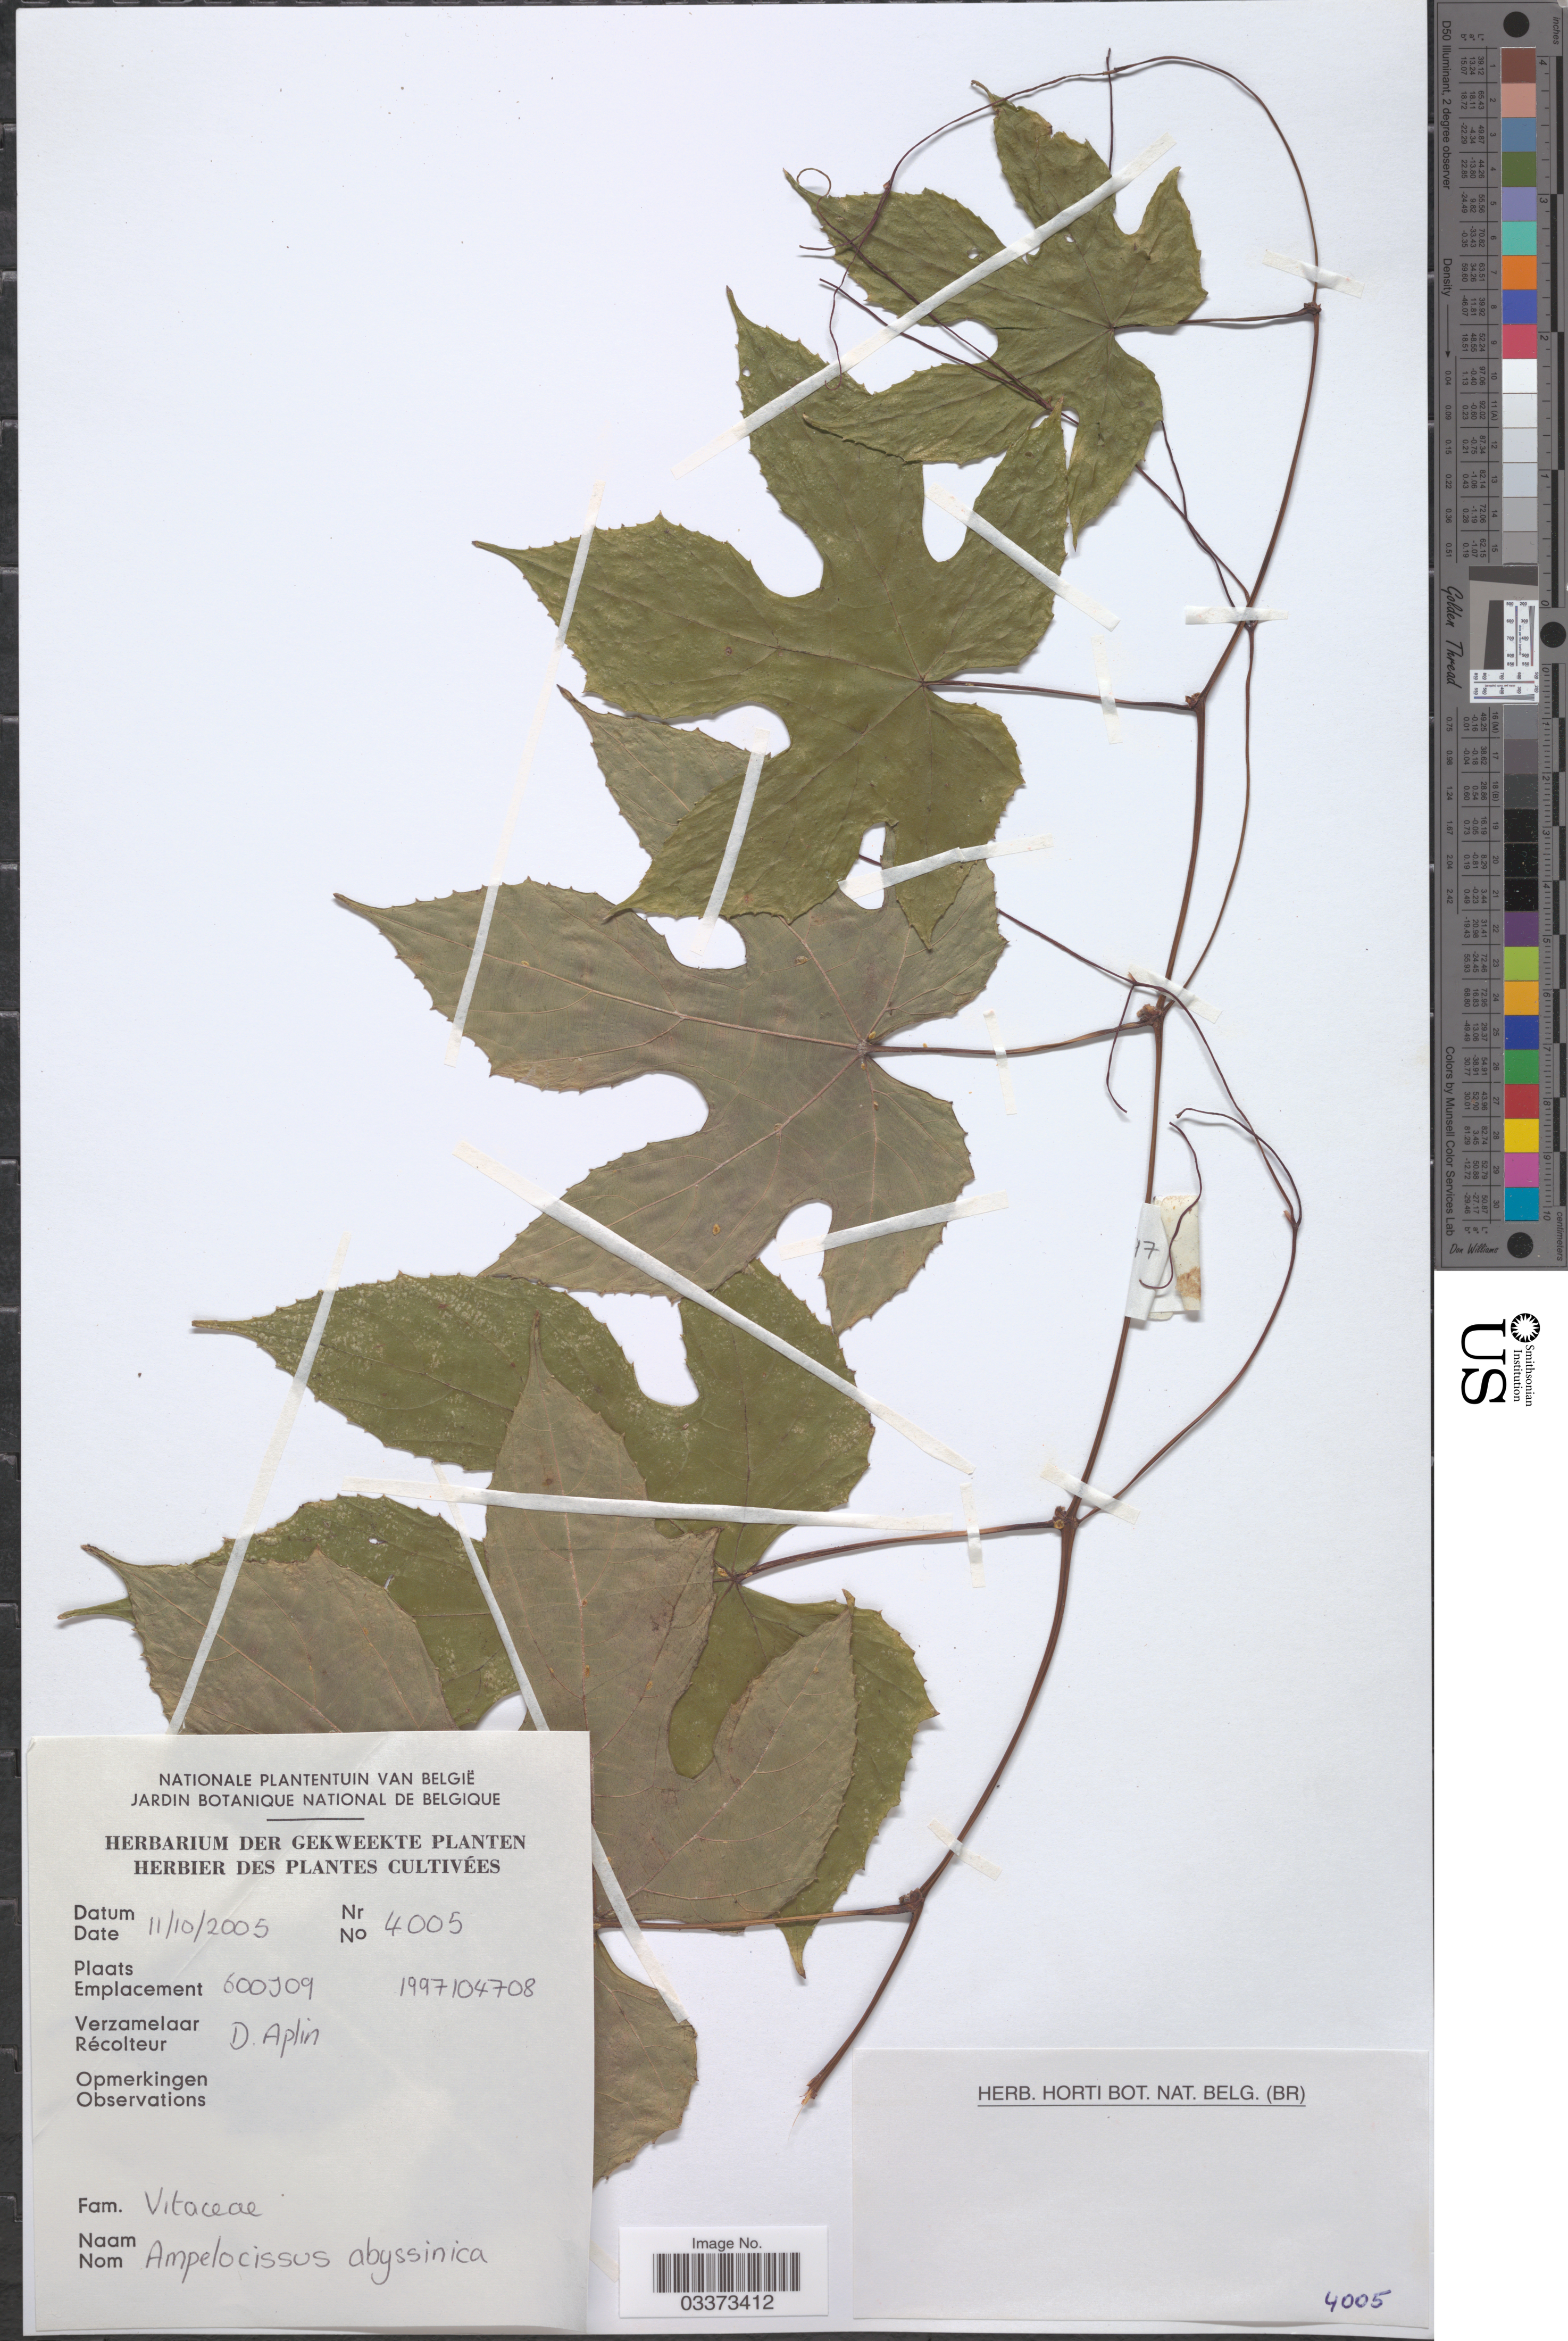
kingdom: Plantae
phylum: Tracheophyta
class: Magnoliopsida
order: Vitales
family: Vitaceae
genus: Ampelocissus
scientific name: Ampelocissus abyssinica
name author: (Hochst. ex A. Rich.) Planch.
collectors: D. Aplin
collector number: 4005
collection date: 2005-10-11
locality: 600J09 [unsure placement]